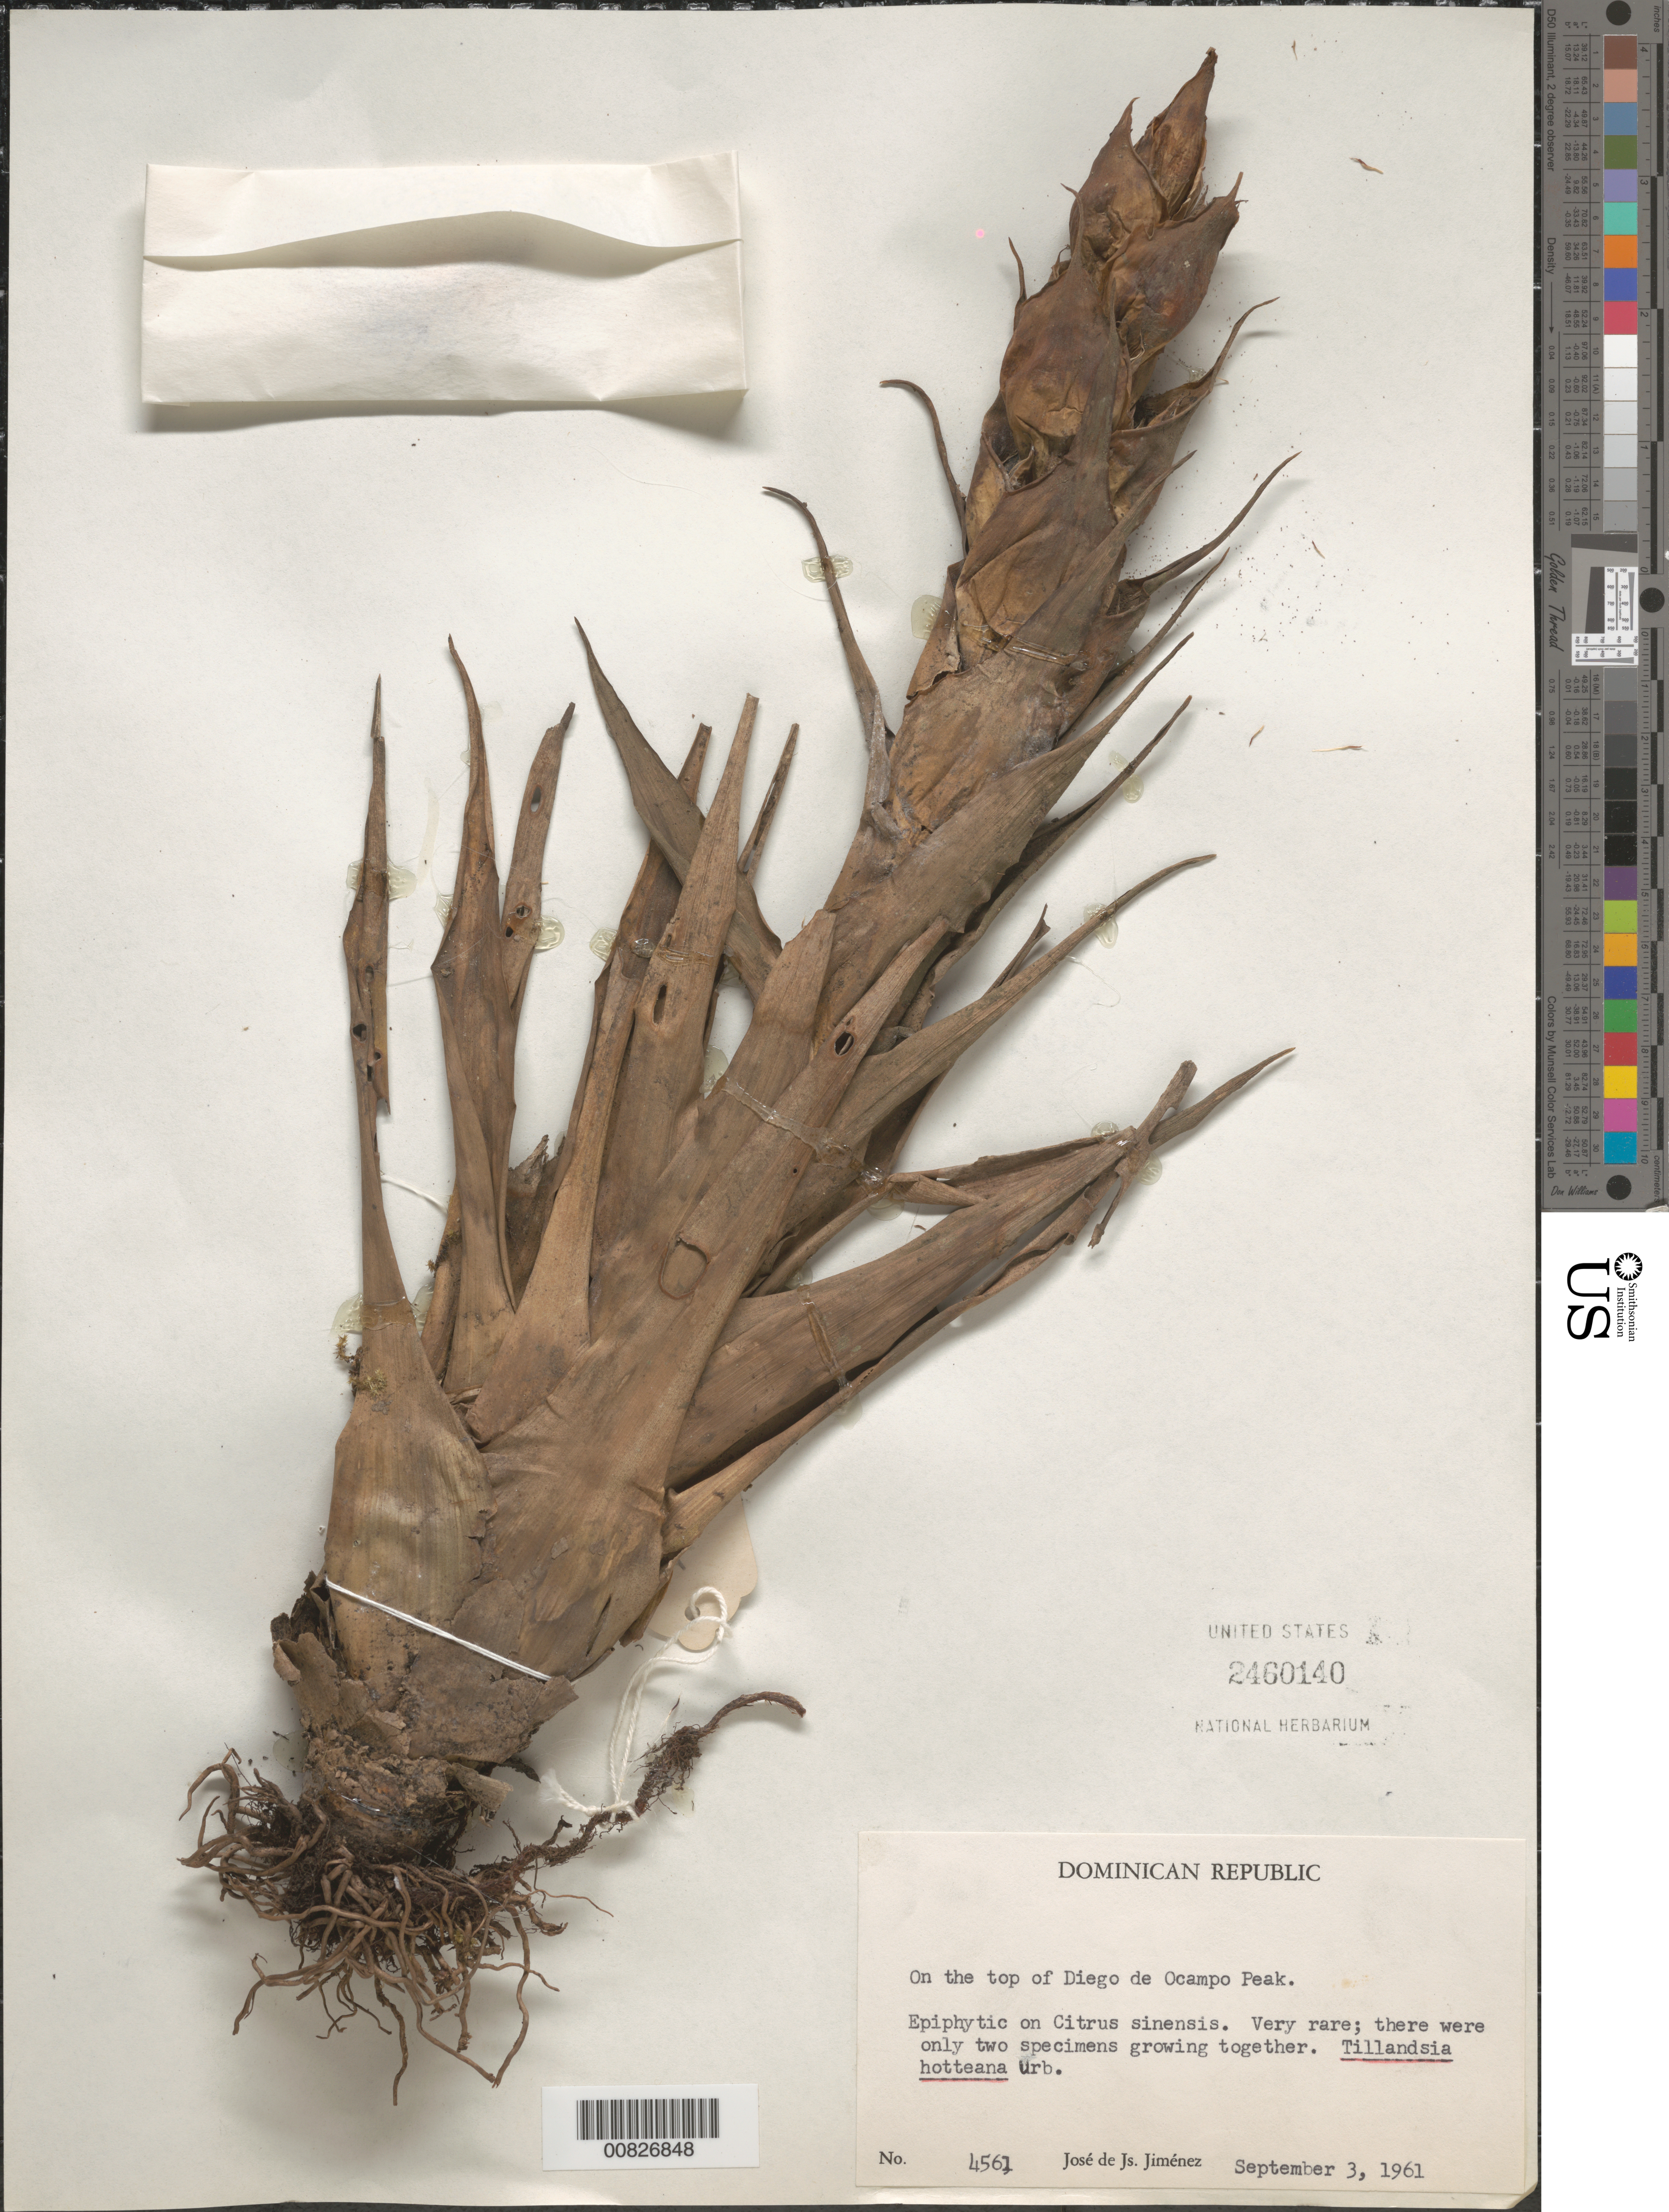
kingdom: Plantae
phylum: Tracheophyta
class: Liliopsida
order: Poales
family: Bromeliaceae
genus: Tillandsia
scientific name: Tillandsia hotteana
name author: Urb.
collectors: J. J. Jiménez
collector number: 4561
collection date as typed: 03 Sep 1961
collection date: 1961-09-03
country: Dominican Republic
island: Hispaniola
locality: On the top of Diego de Ocampo peak.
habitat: On Citrus sinensis.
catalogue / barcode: US 2460140